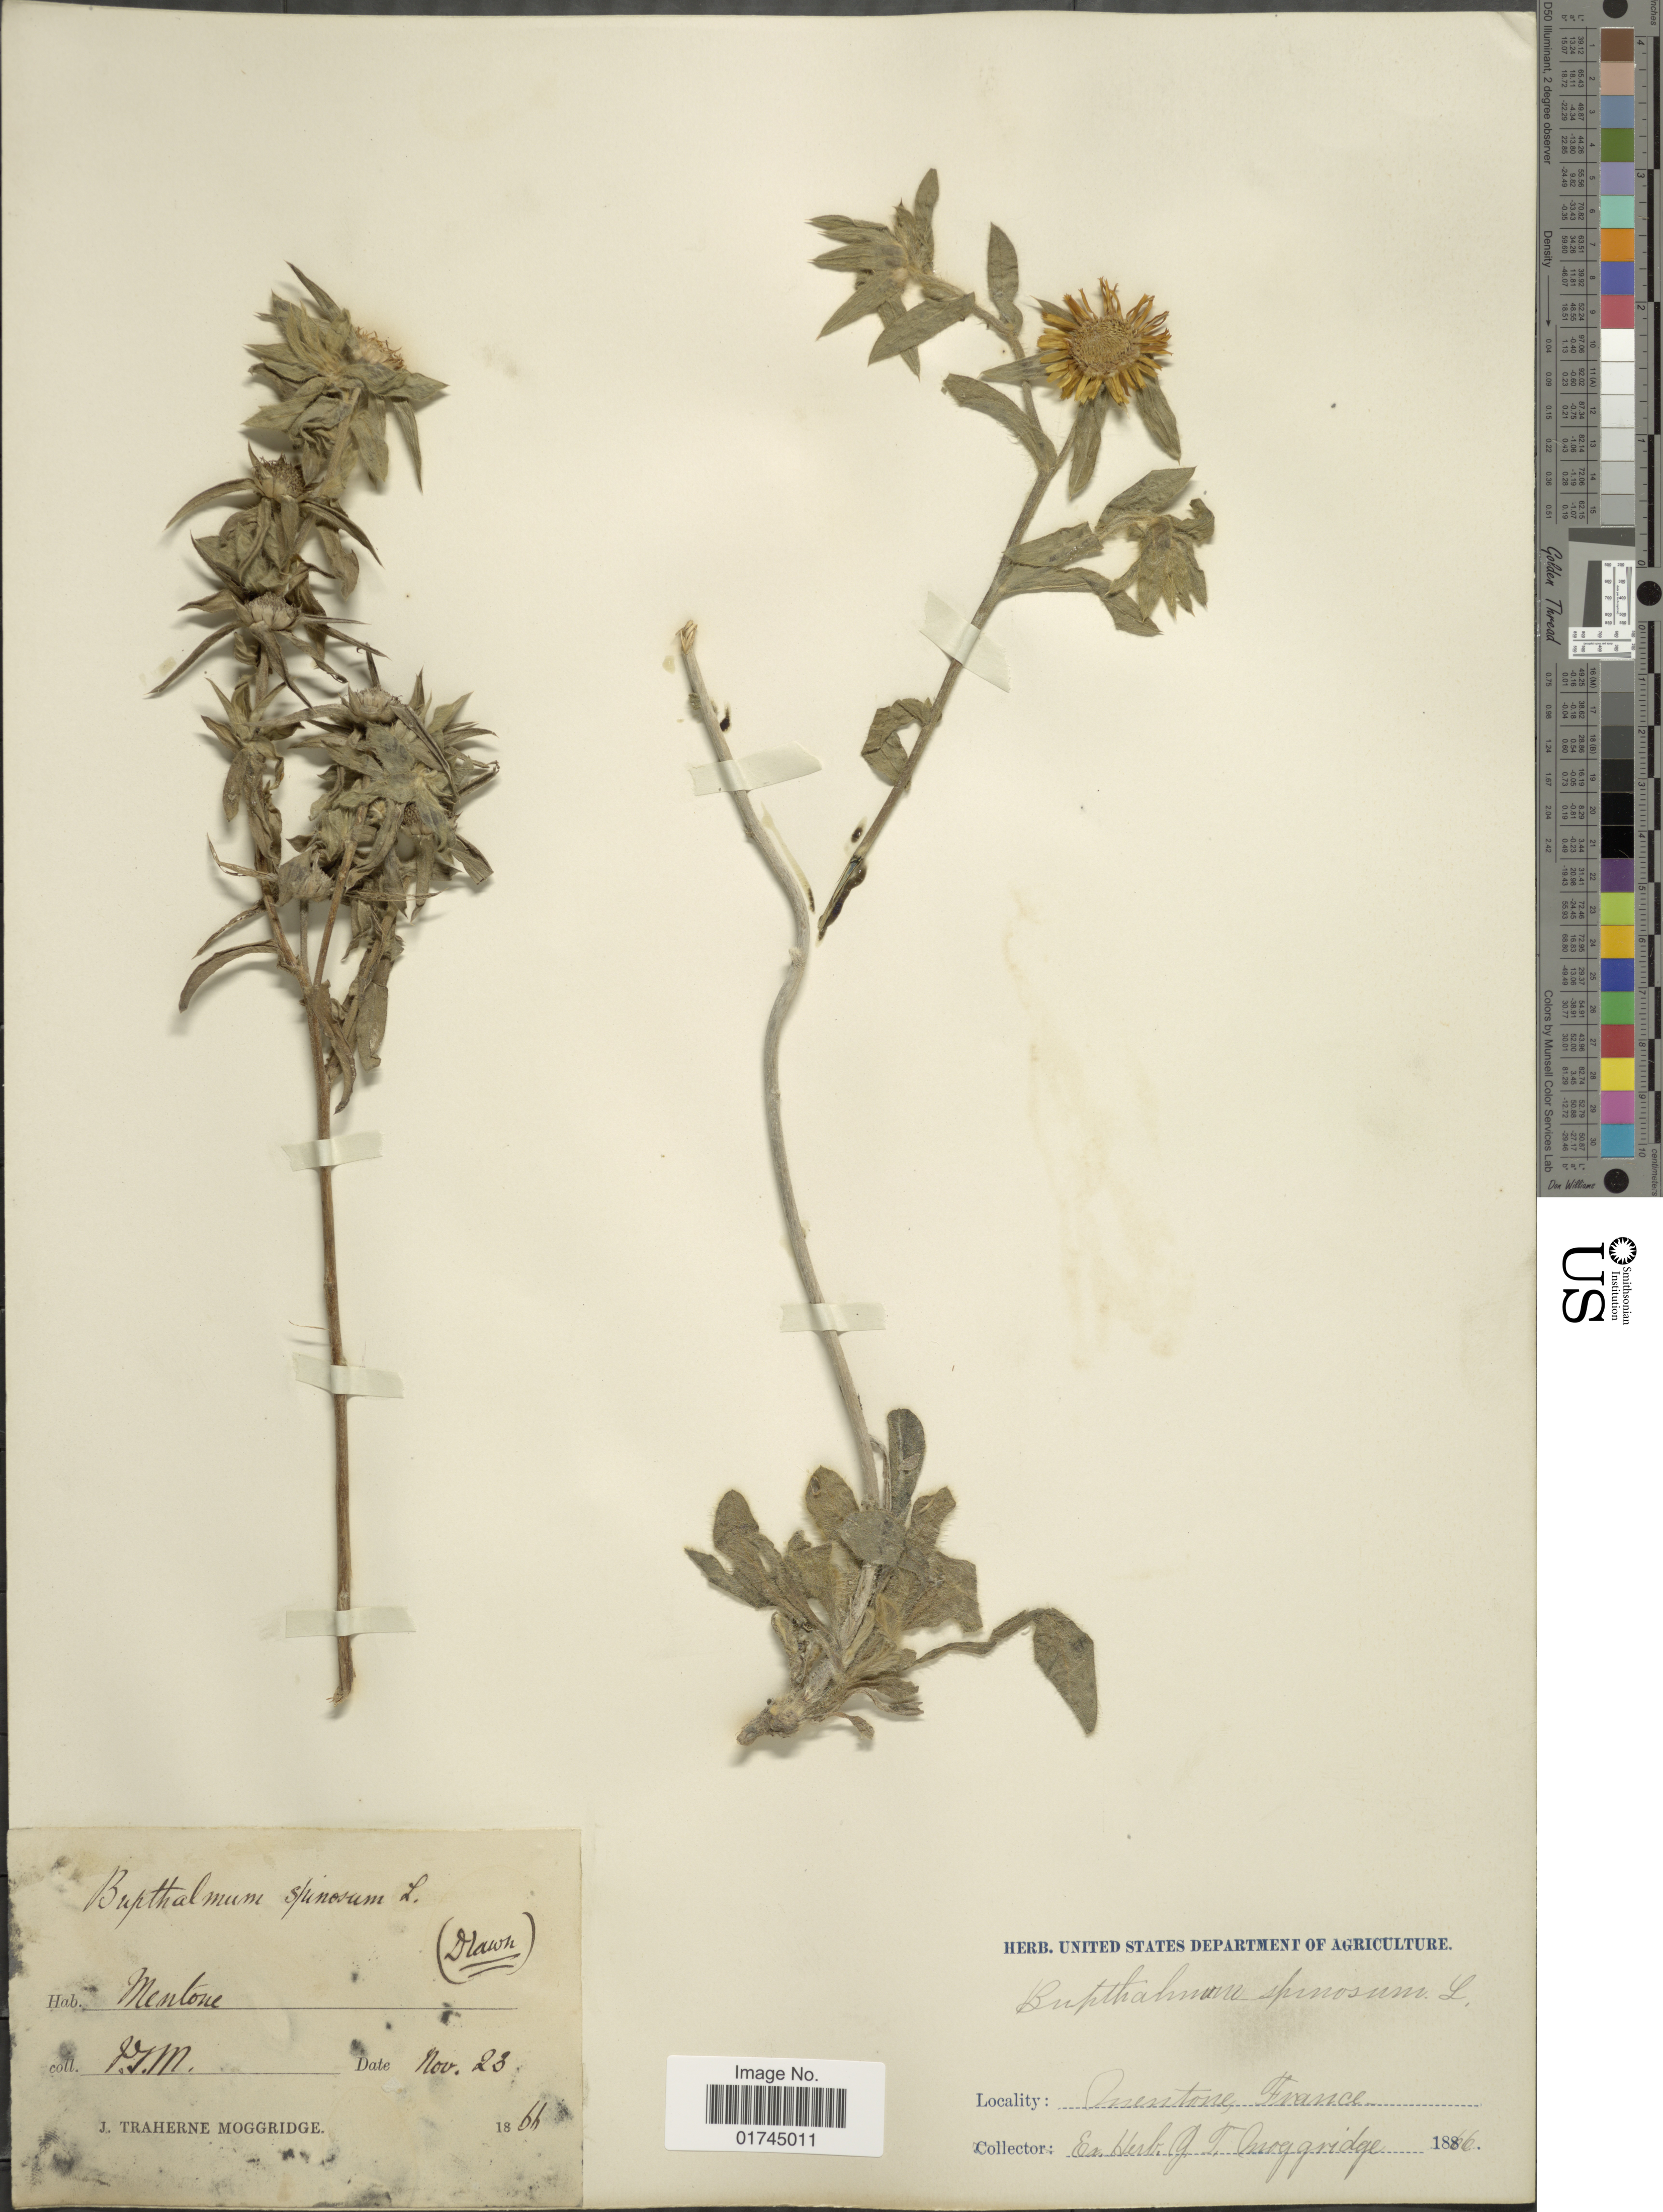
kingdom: Plantae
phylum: Tracheophyta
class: Magnoliopsida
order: Asterales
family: Asteraceae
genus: Buphthalmum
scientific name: Buphthalmum spinosum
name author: L.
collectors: J. T. Moggridge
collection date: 1866-11-23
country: France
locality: Mentone.